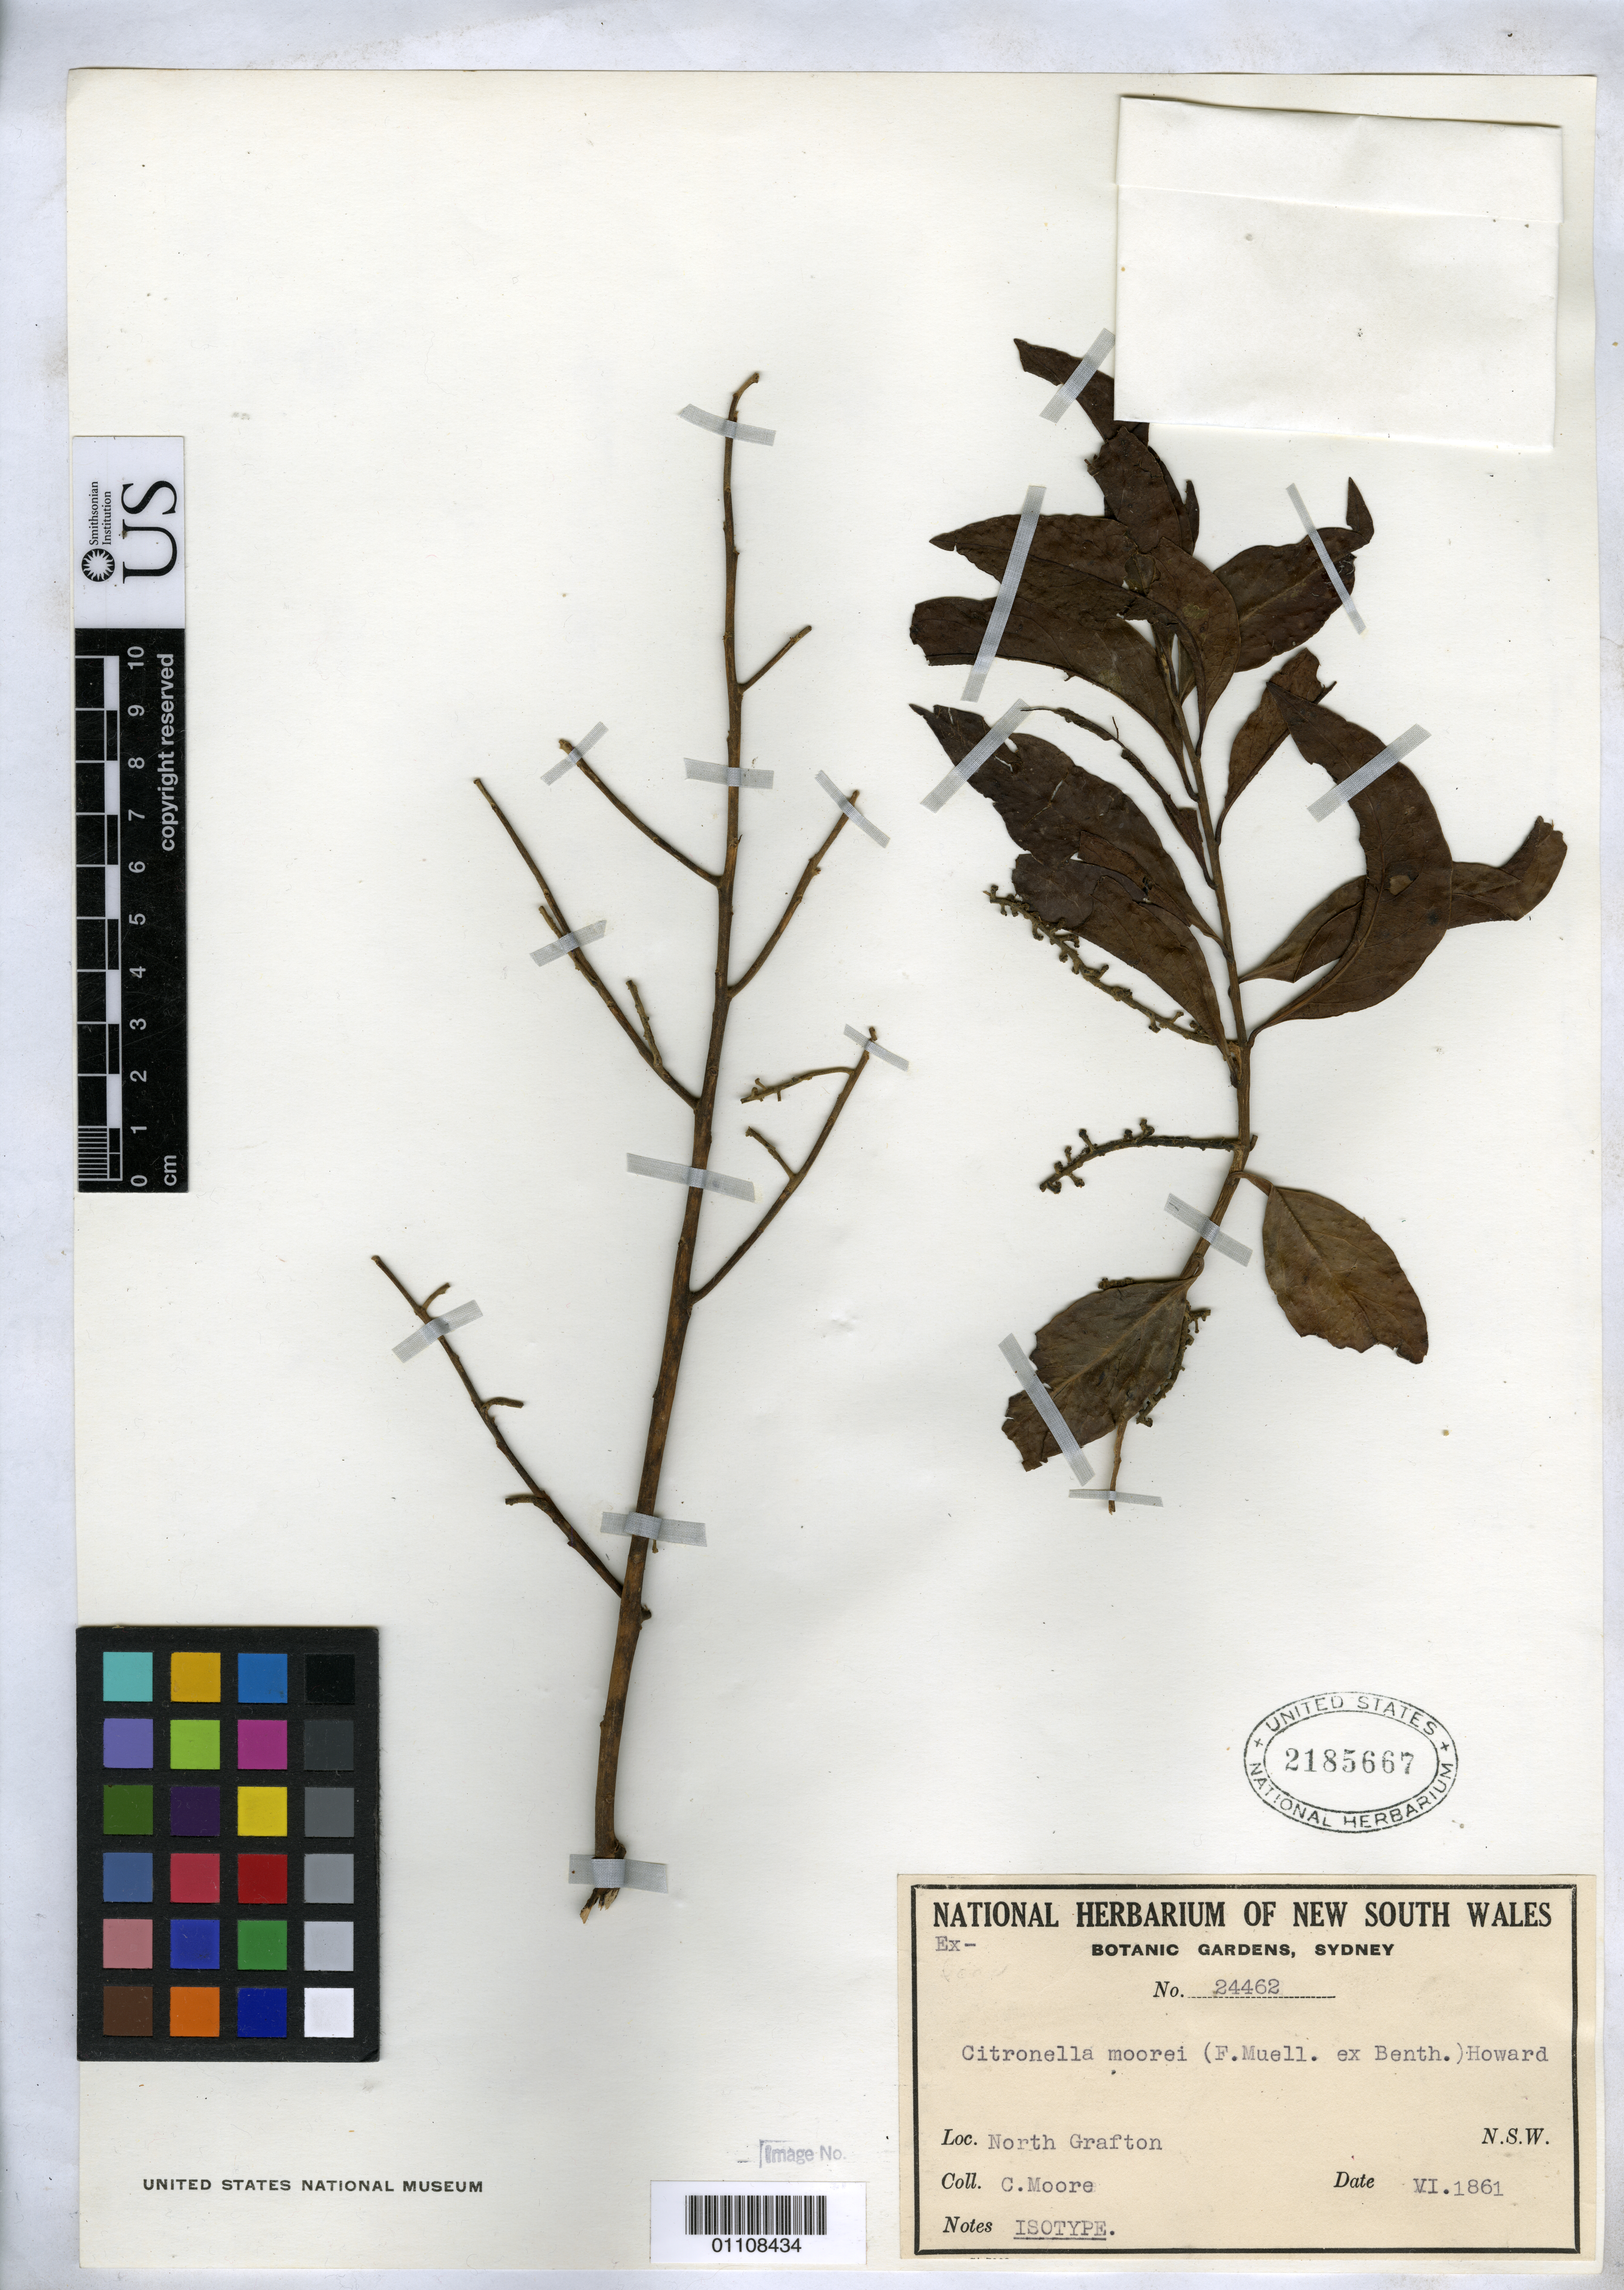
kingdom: Plantae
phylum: Tracheophyta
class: Magnoliopsida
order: Cardiopteridales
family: Cardiopteridaceae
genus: Villaresia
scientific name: Villaresia moorei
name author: F. Muell. ex Benth.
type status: Possible Type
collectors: C. Moore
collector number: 24462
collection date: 1861-06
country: Australia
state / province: New South Wales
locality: North Crafton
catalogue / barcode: US 2185667